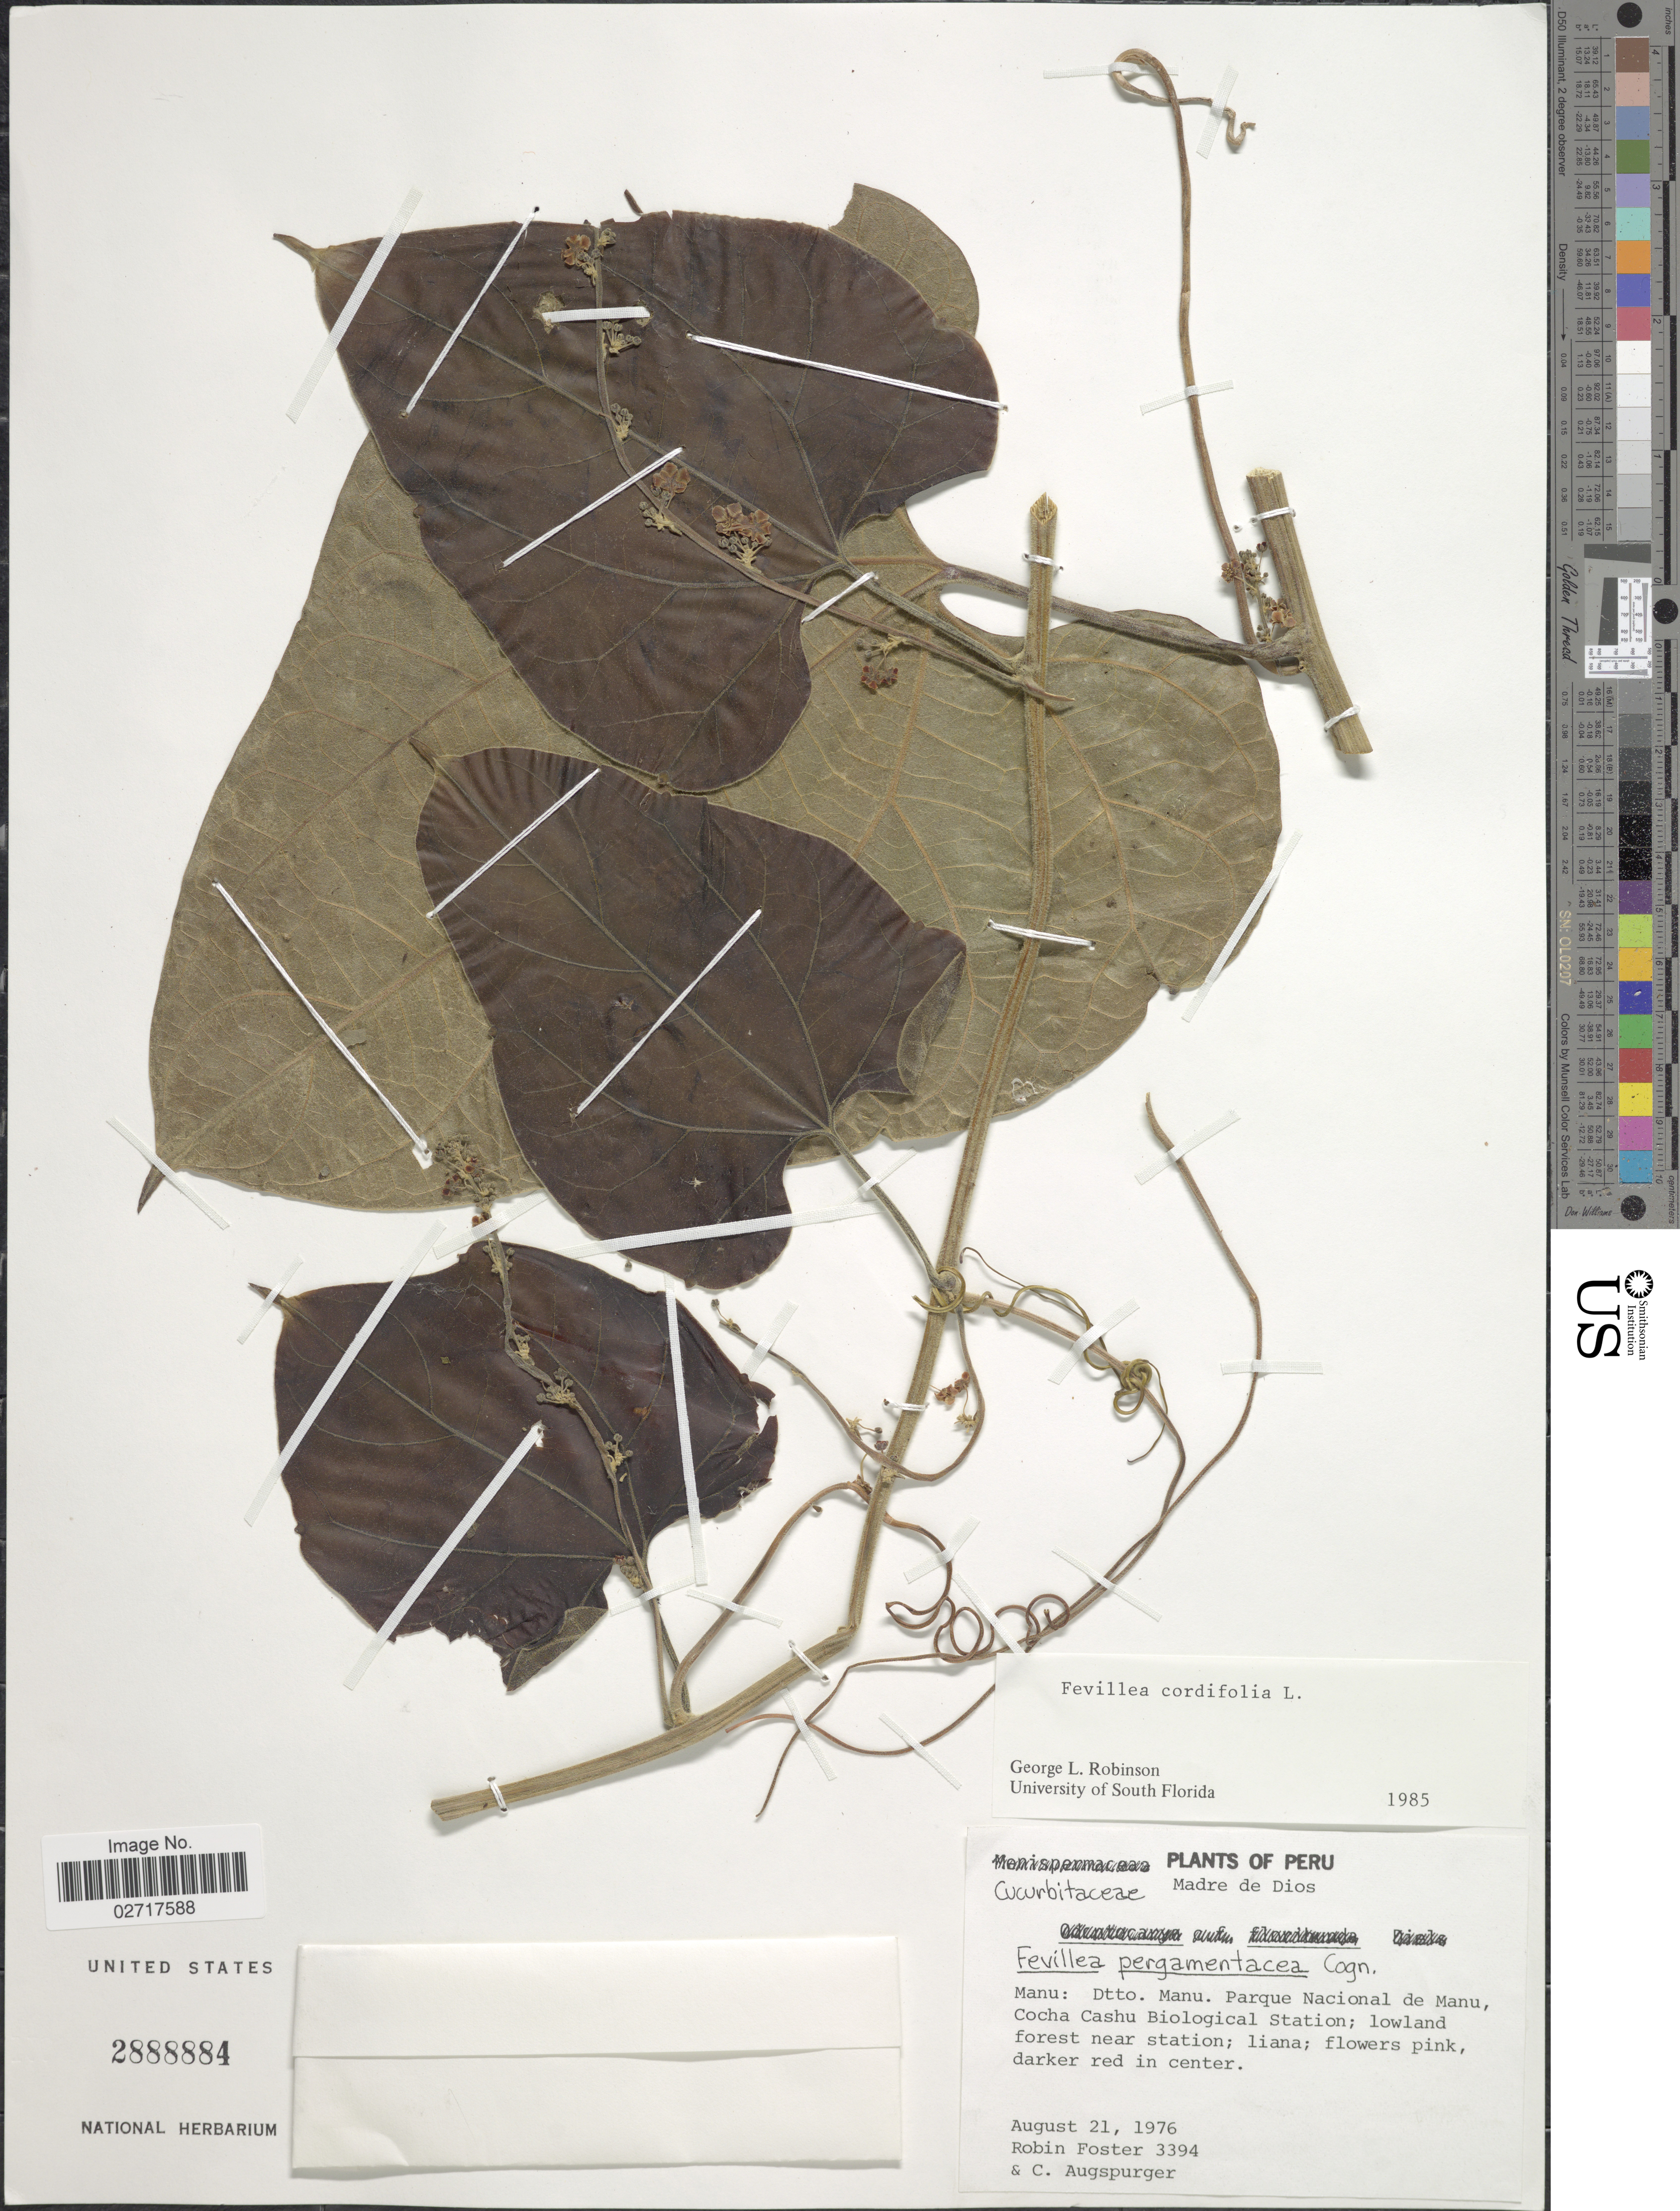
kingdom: Plantae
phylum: Tracheophyta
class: Magnoliopsida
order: Cucurbitales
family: Cucurbitaceae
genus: Fevillea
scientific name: Fevillea cordifolia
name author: L.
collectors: R. B. Foster & C. Augspurger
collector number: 3394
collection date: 1976-08-21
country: Peru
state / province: Madre de Dios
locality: Manu: Dtto. Manu. Parque Nacional de Manu, Cocha Cashu Biological Station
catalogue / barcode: US 2888884